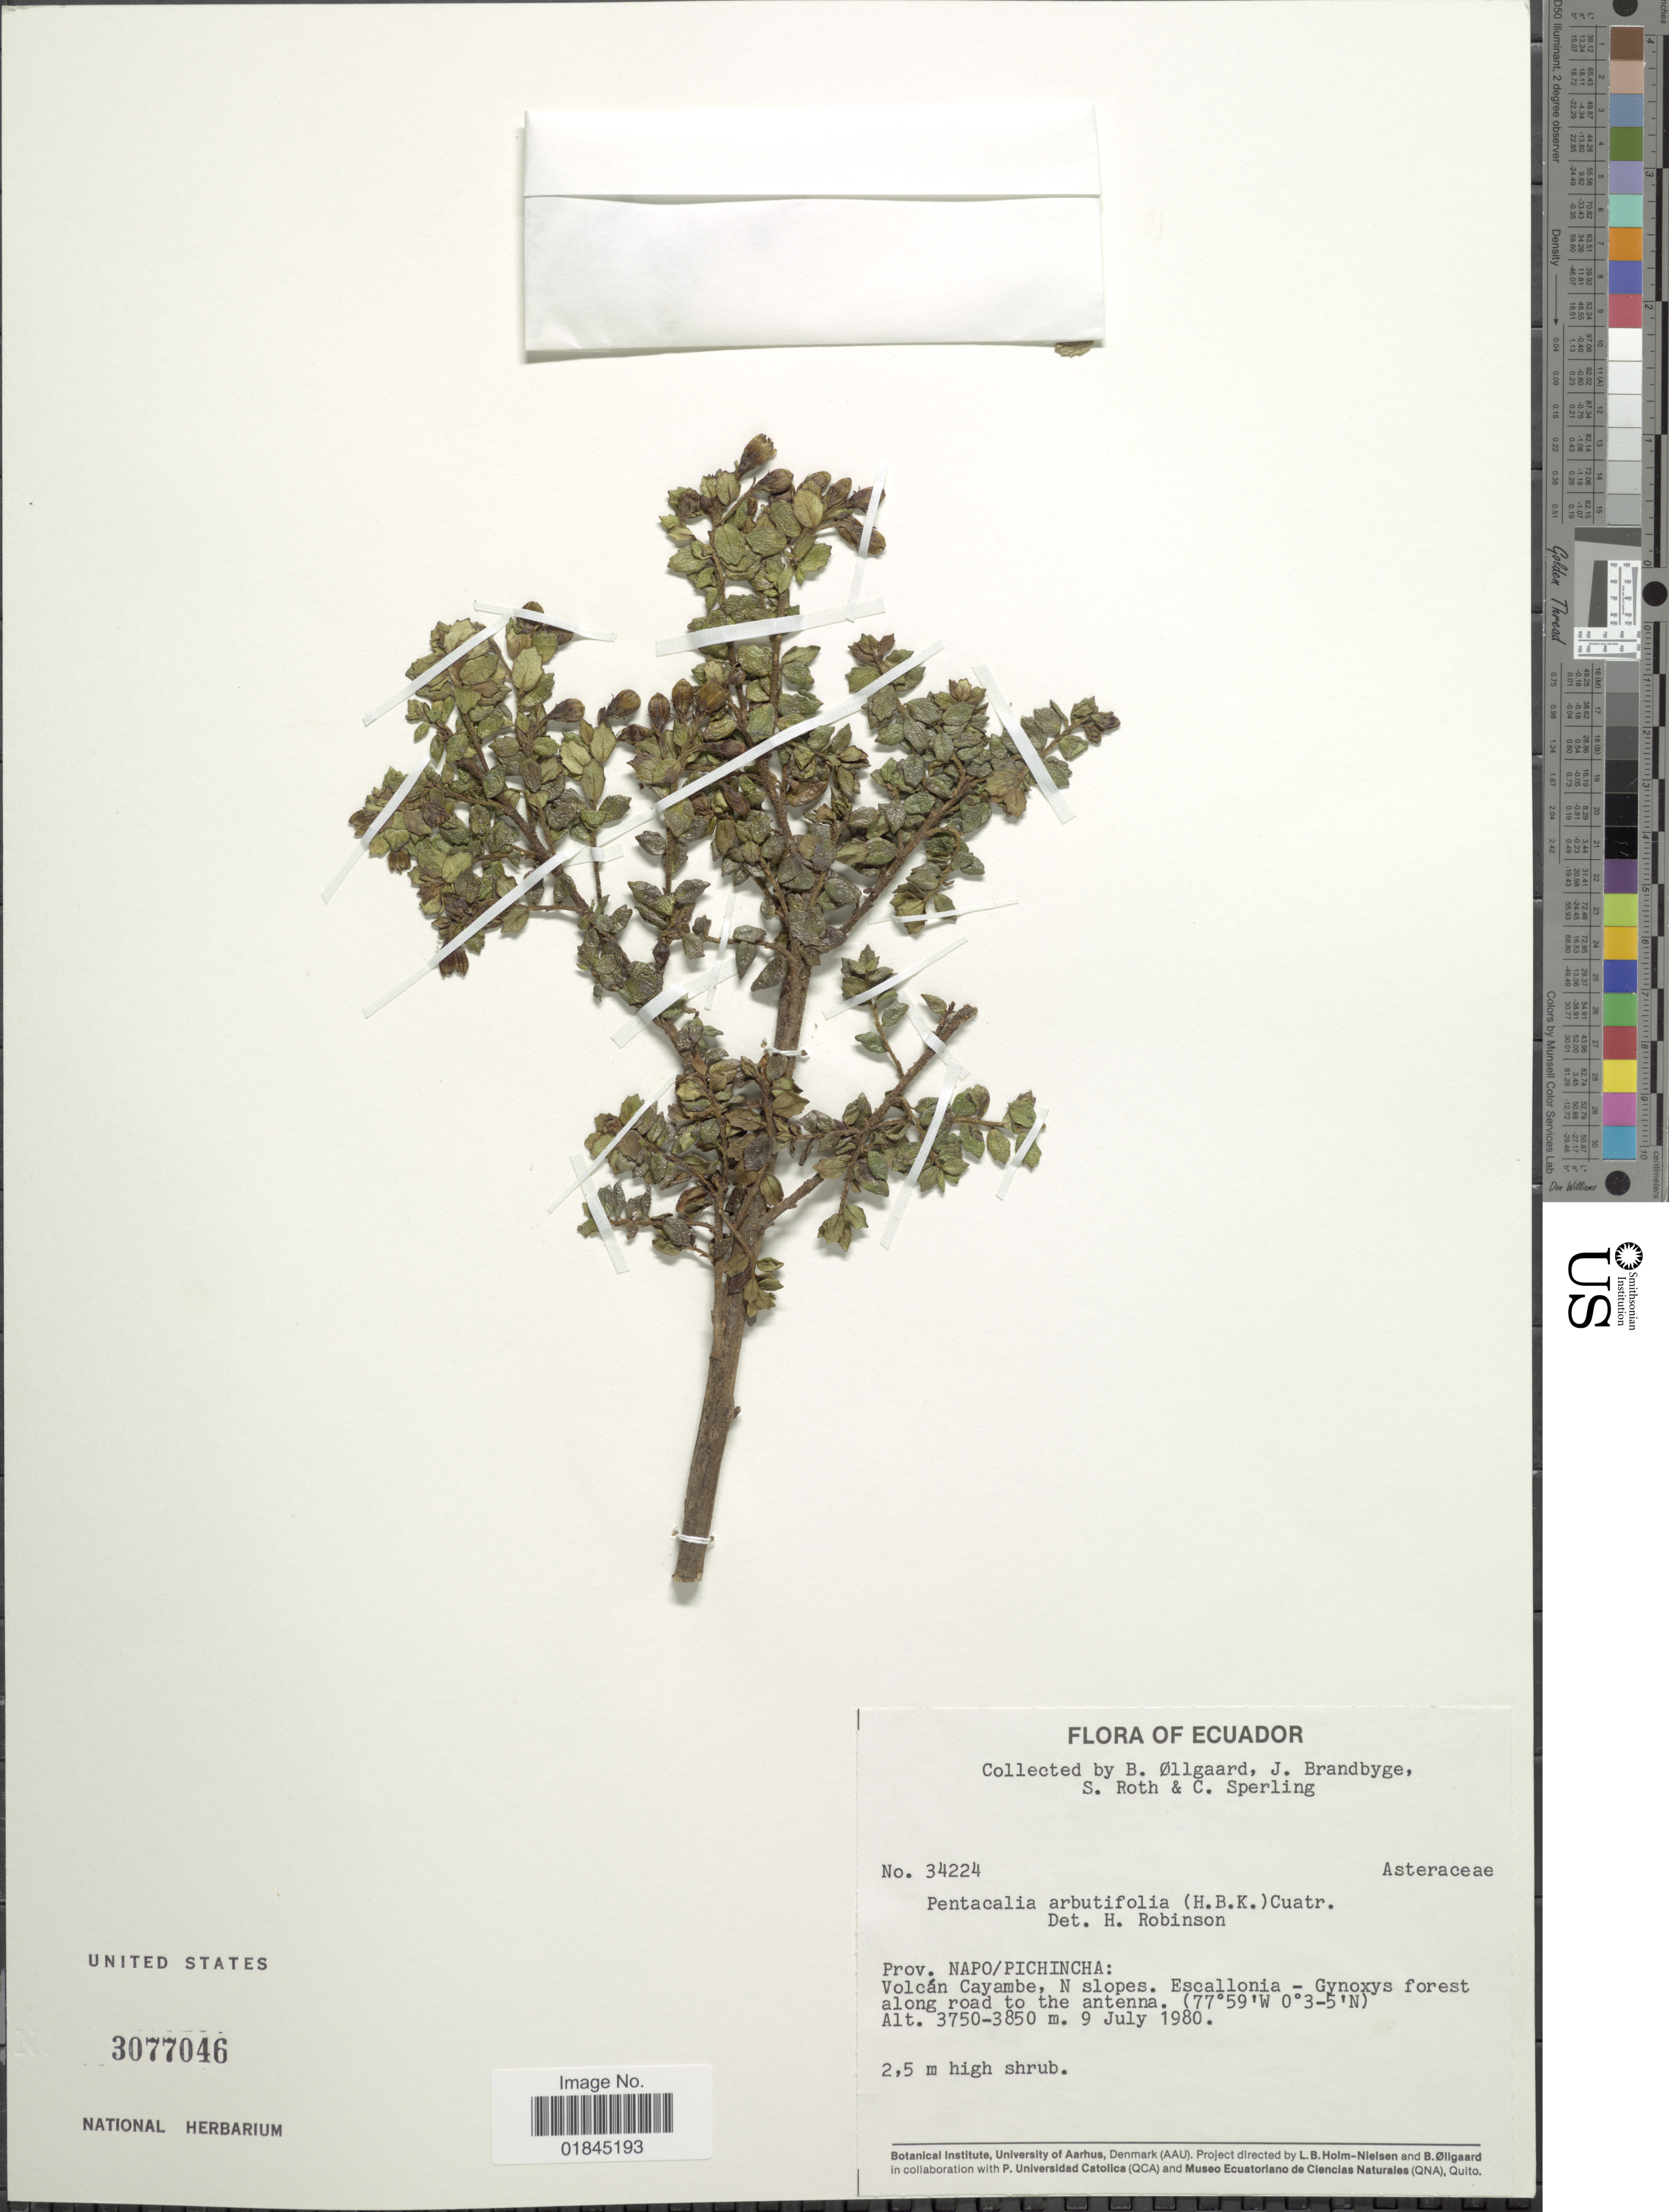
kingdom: Plantae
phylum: Tracheophyta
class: Magnoliopsida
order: Asterales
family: Asteraceae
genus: Pentacalia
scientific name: Pentacalia arbutifolia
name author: (Kunth) Cuatrec.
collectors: B. Øllgaard, J. Brandbyge, S. Roth & C. Sperling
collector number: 34224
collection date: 1980-07-09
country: Ecuador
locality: Prov. Napo/Pichincha: Volcán Cayambe, N slopes.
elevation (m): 3750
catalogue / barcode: US 3077046